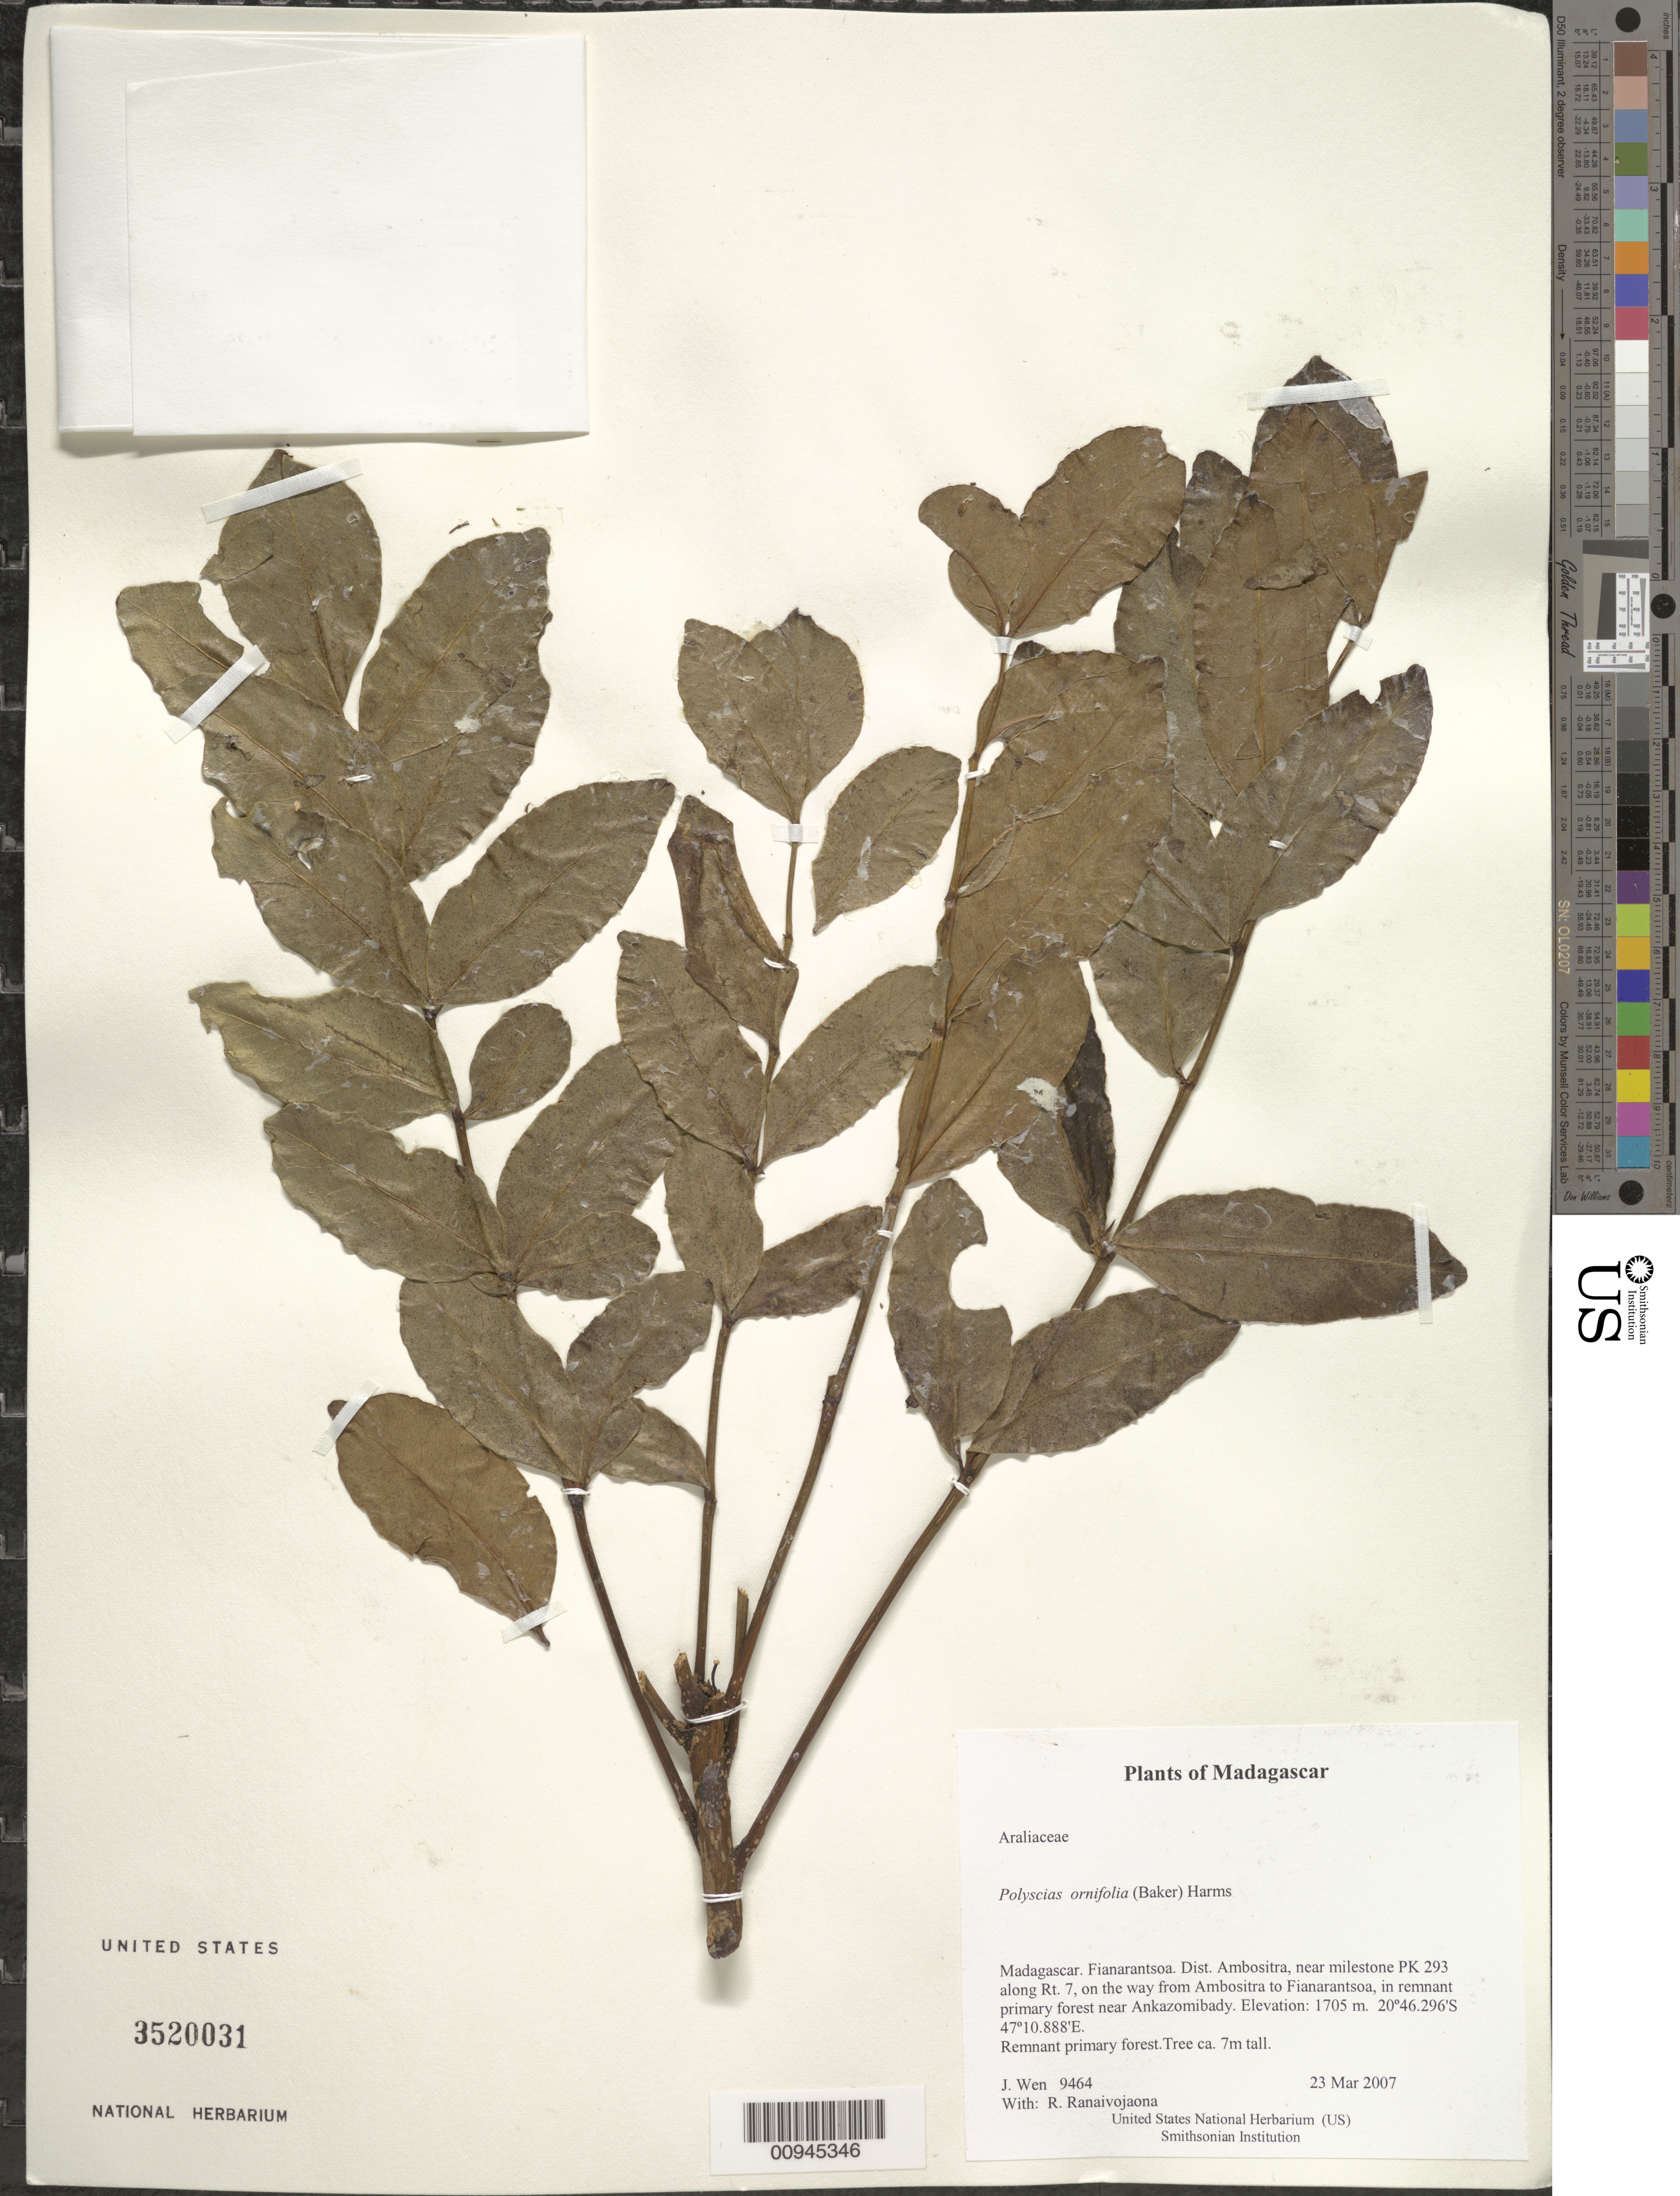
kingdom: Plantae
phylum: Tracheophyta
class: Magnoliopsida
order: Apiales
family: Araliaceae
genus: Polyscias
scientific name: Polyscias ornifolia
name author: (Baker) Harms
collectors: J. Wen & R. Ranaivojaona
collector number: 9464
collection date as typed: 23 Mar 2007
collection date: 2007-03-23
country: Madagascar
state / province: Amoron'i Mania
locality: Dist. Ambositra, near milestone PK 293 along Rt. 7, on the way from Ambositra to Fianarantsoa, in remnant primary forest near Ankazomibady.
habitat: Remnant primary forest.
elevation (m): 1705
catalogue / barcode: US 3520031